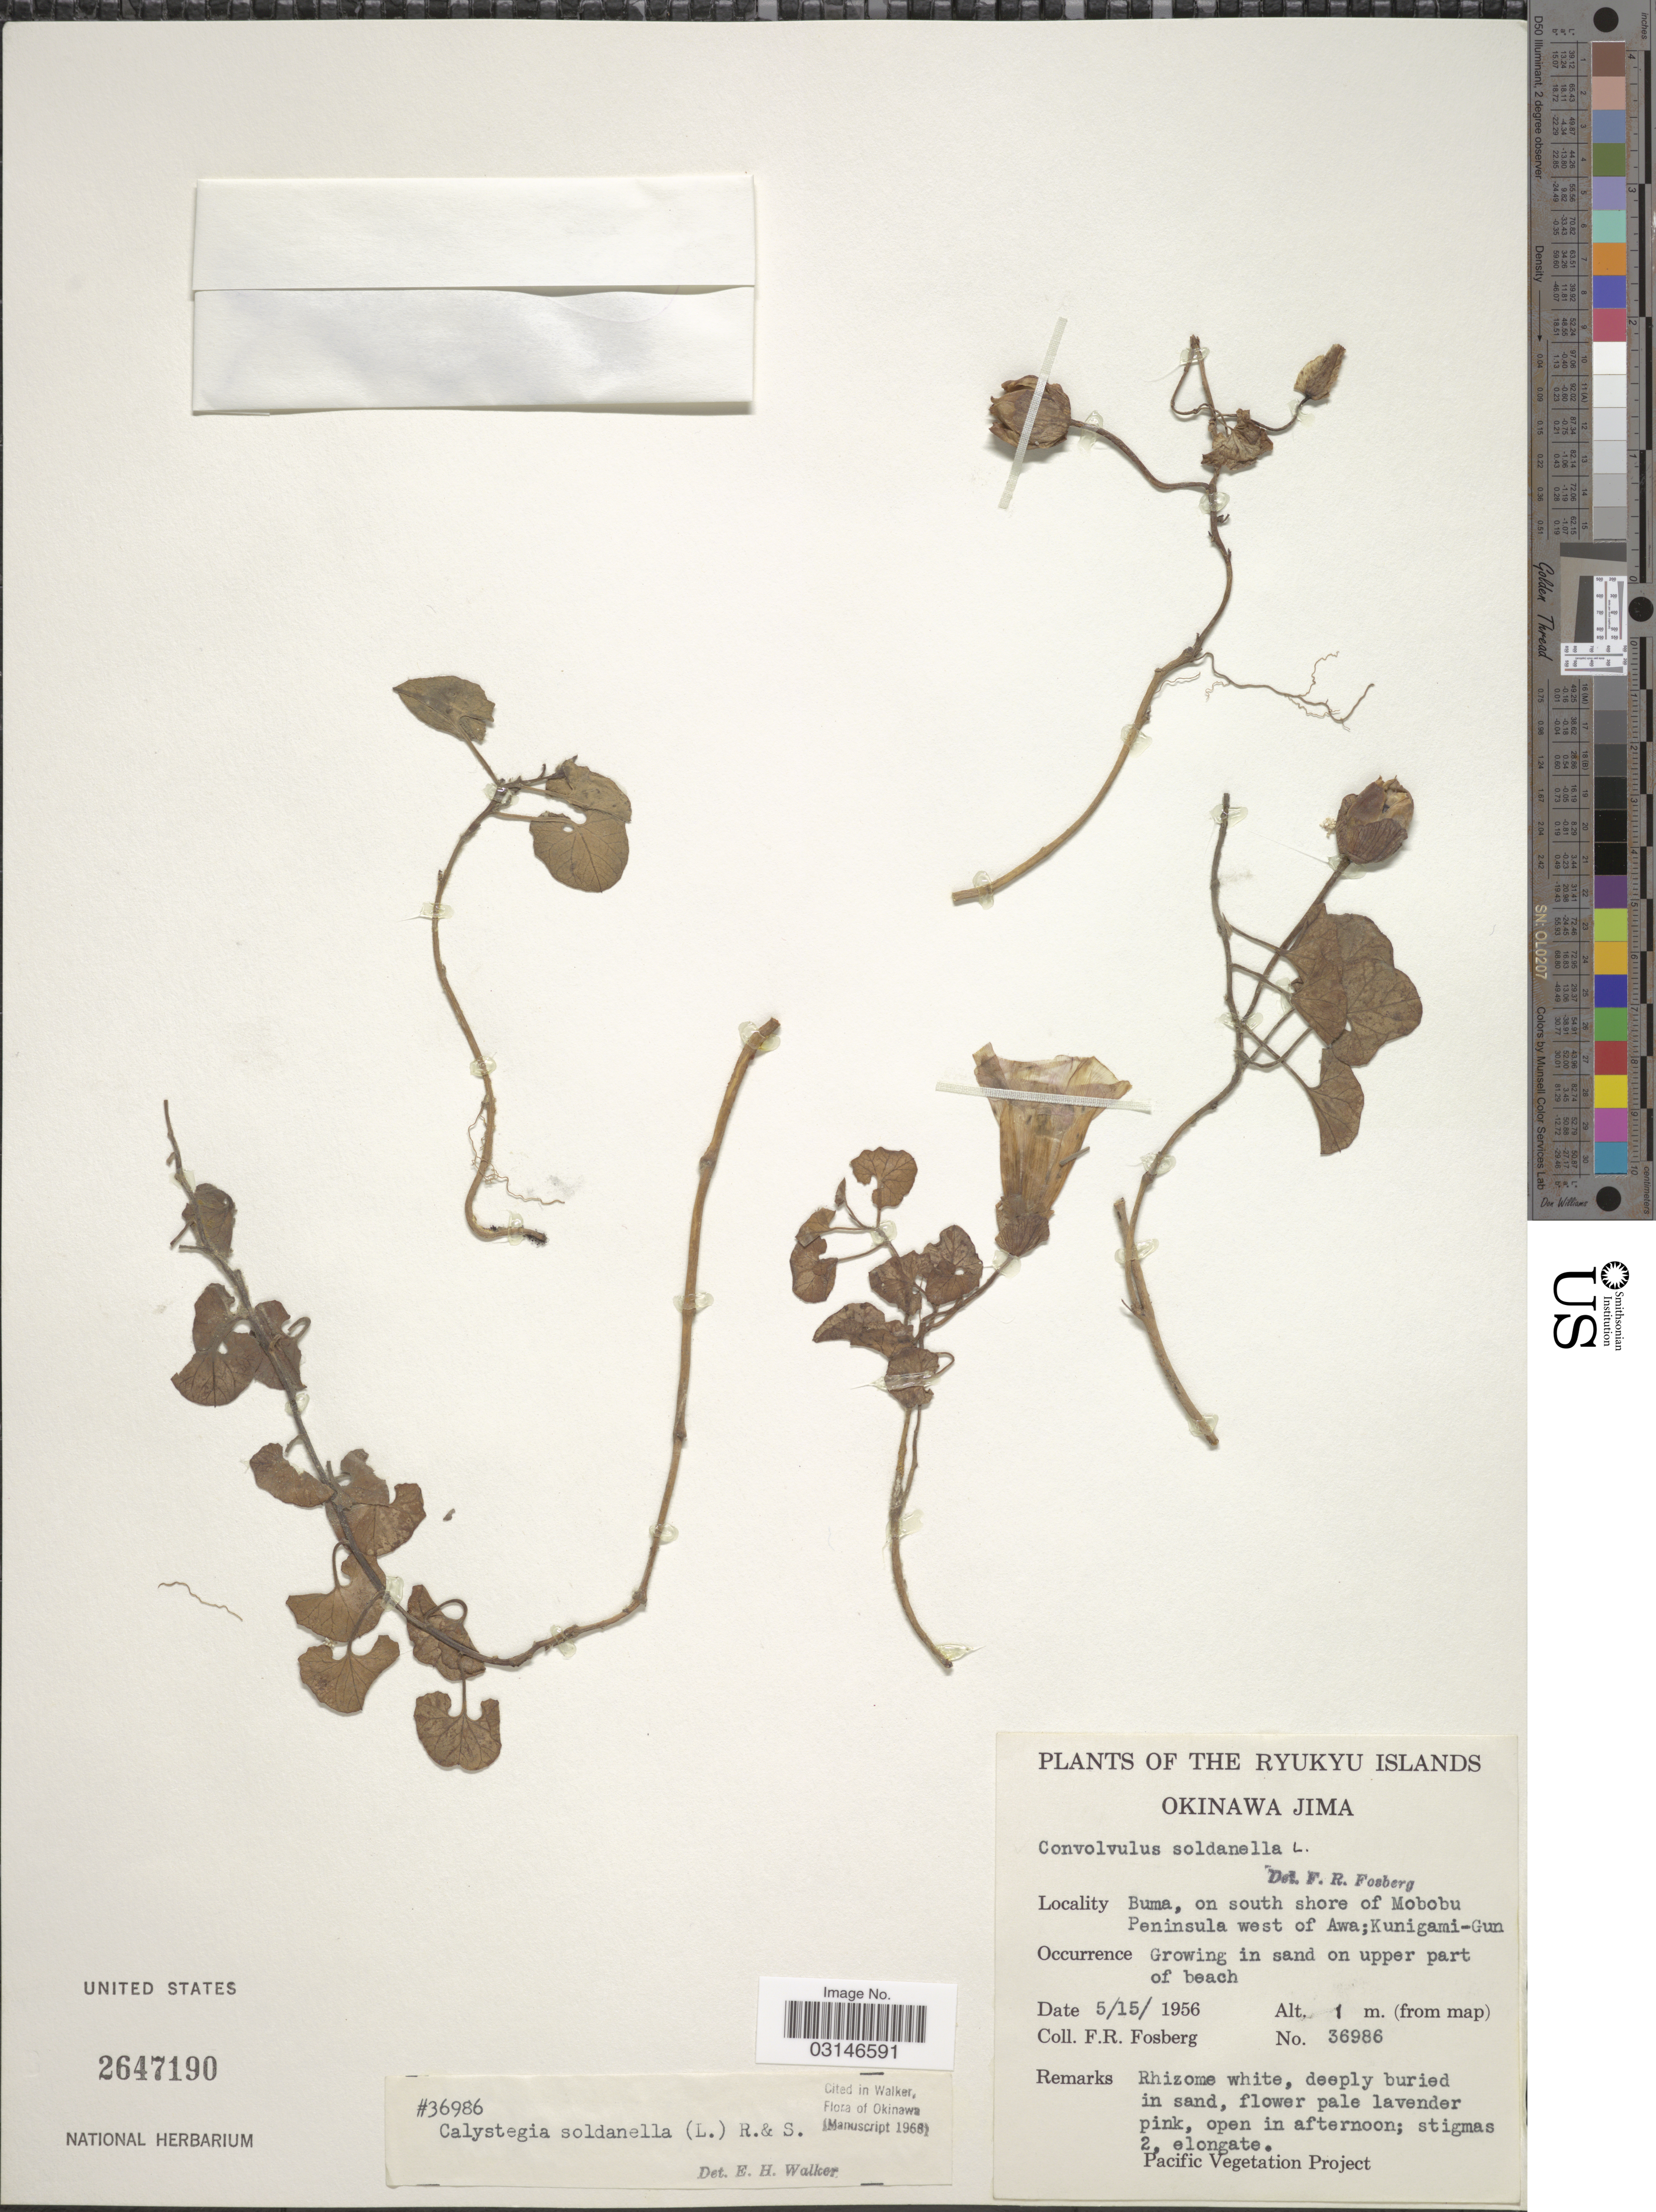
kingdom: Plantae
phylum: Tracheophyta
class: Magnoliopsida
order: Solanales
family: Convolvulaceae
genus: Calystegia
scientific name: Calystegia soldanella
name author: (L.) R. Br.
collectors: F. R. Fosberg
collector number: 36986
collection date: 1956-05-15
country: Japan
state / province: Okinawa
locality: Ryukyu Islands. Okinawa Jima. Buma, on south shore of Mobobu Peninsula west of Awa; Kunigami-Gun.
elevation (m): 1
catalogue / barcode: US 2647190